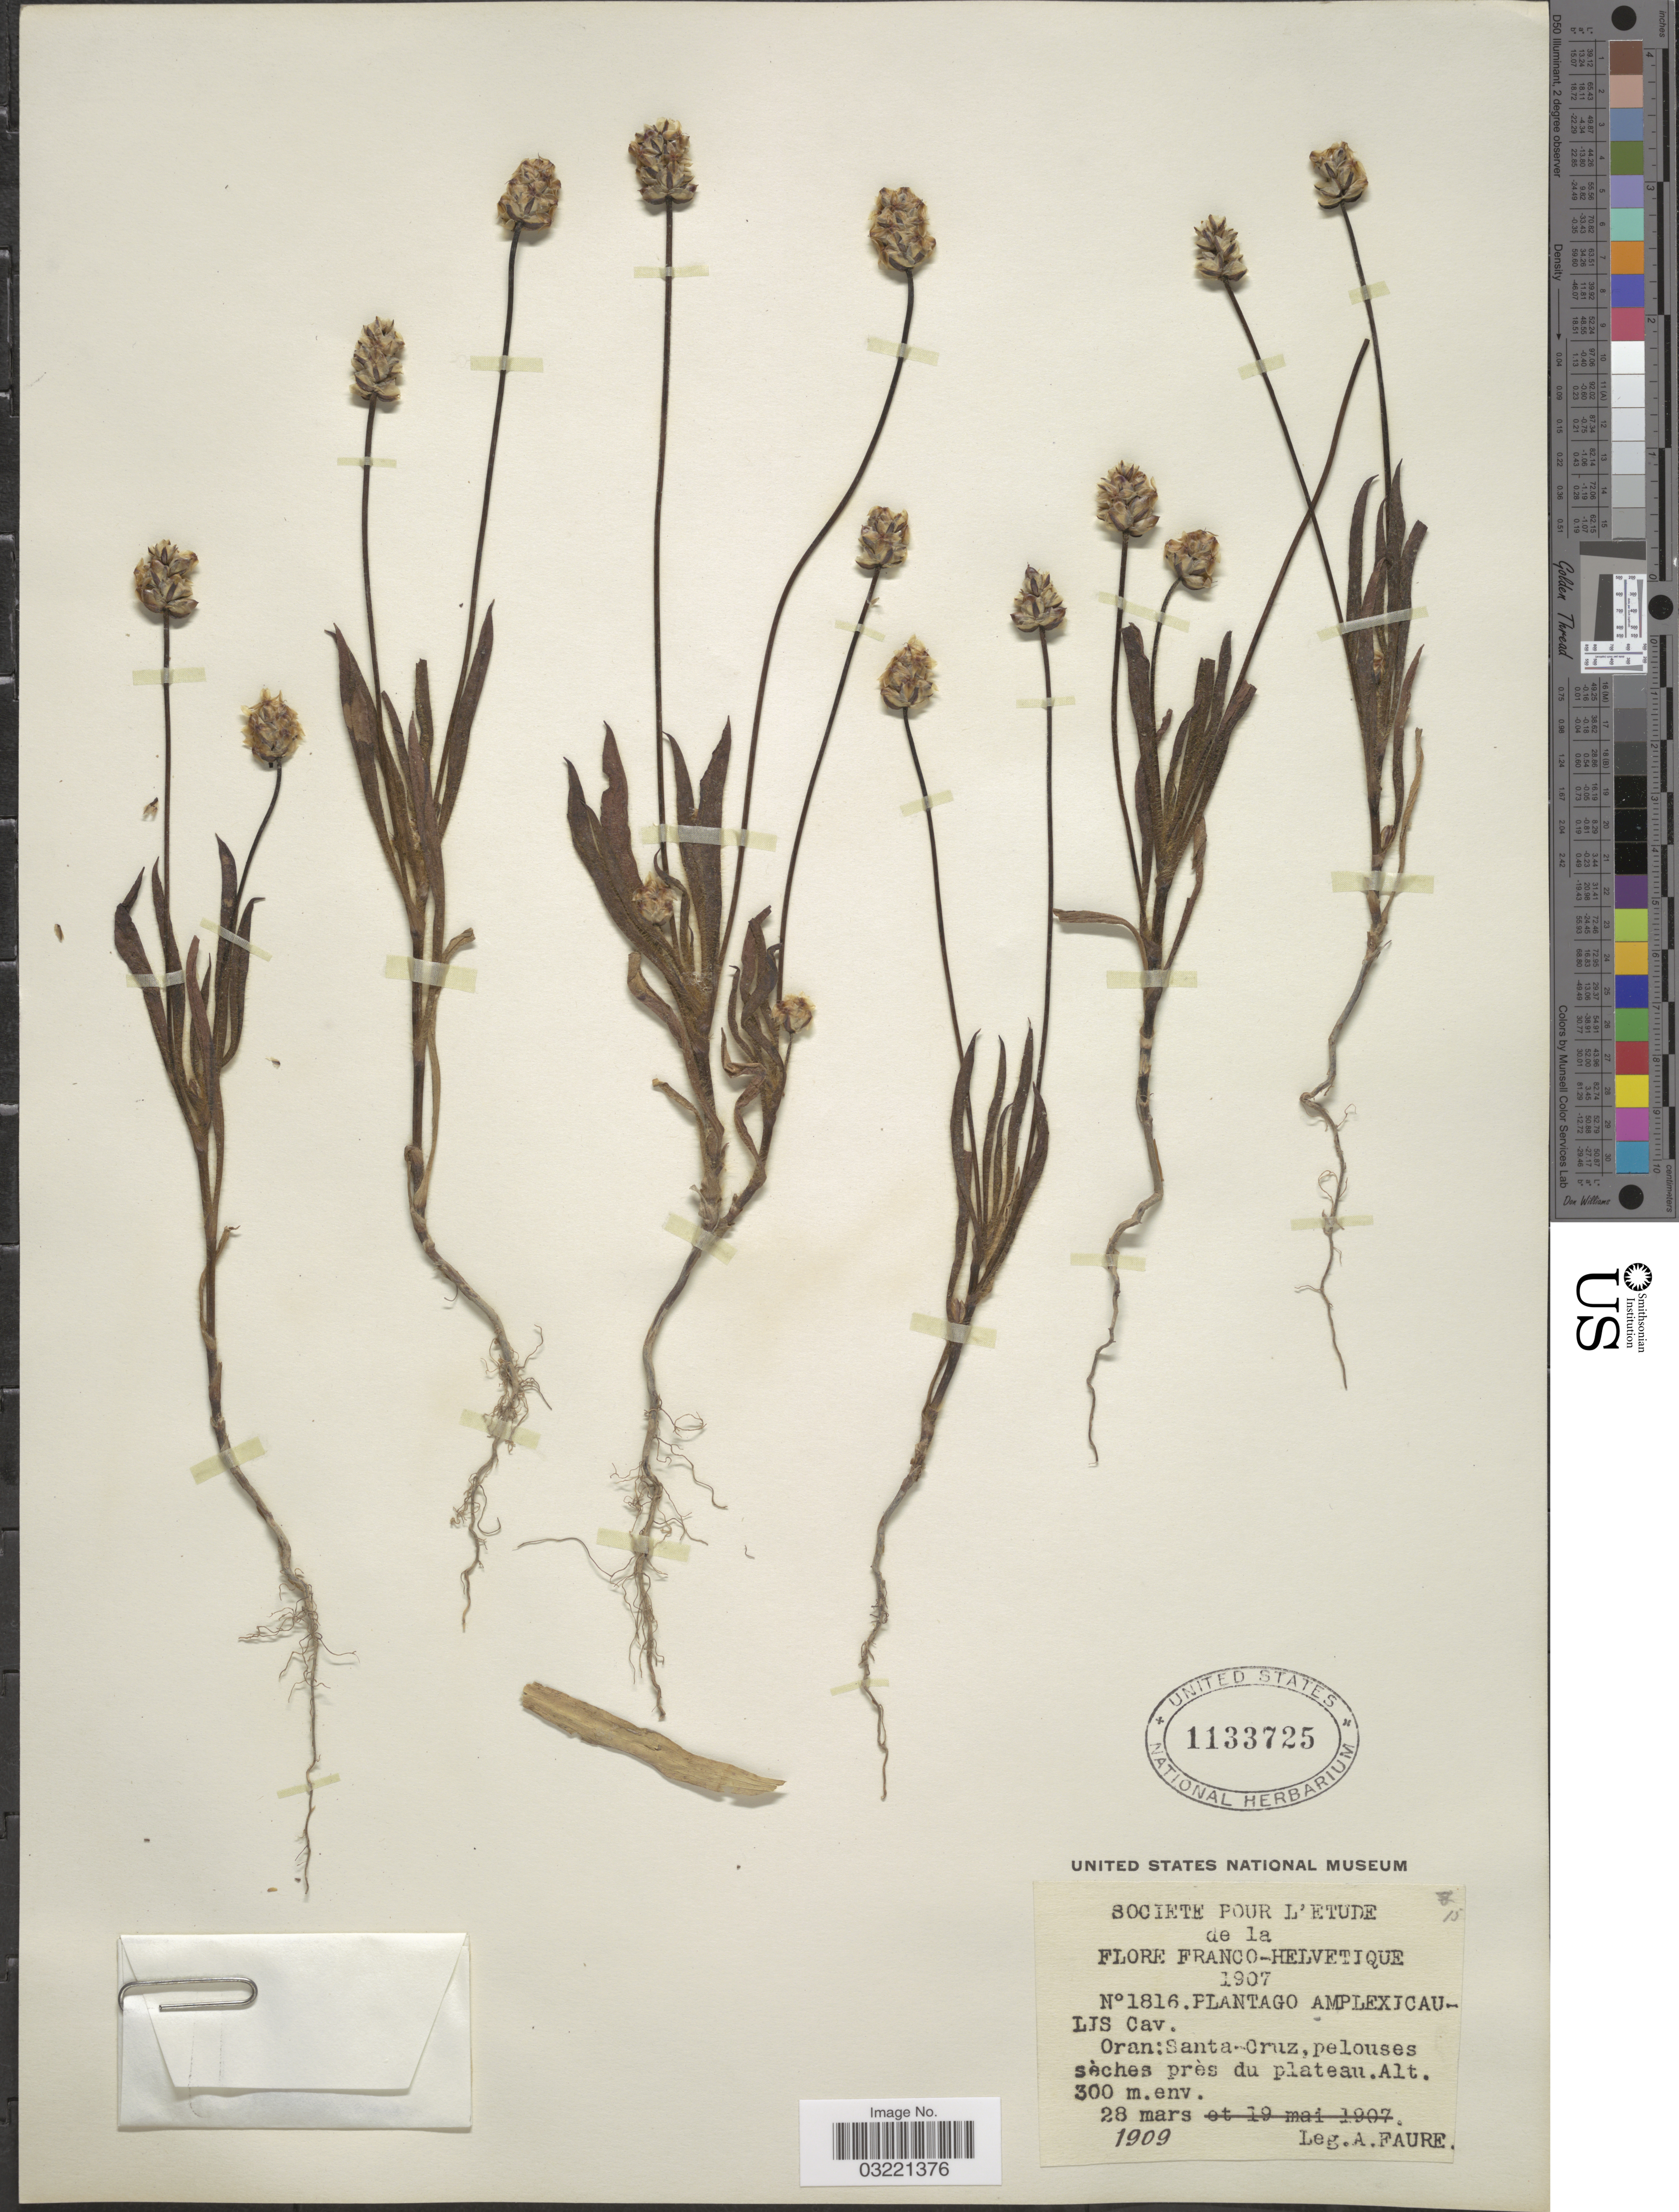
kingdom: Plantae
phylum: Tracheophyta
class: Magnoliopsida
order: Lamiales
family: Plantaginaceae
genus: Plantago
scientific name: Plantago amplexicaulis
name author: Cav.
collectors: A. Faure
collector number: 1816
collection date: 1909-03-28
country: Algeria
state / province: Oran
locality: Franco-Helvetique, Oran: Santa-Cruz, pelouses sèches près du plateau.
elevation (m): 300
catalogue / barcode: US 1133725